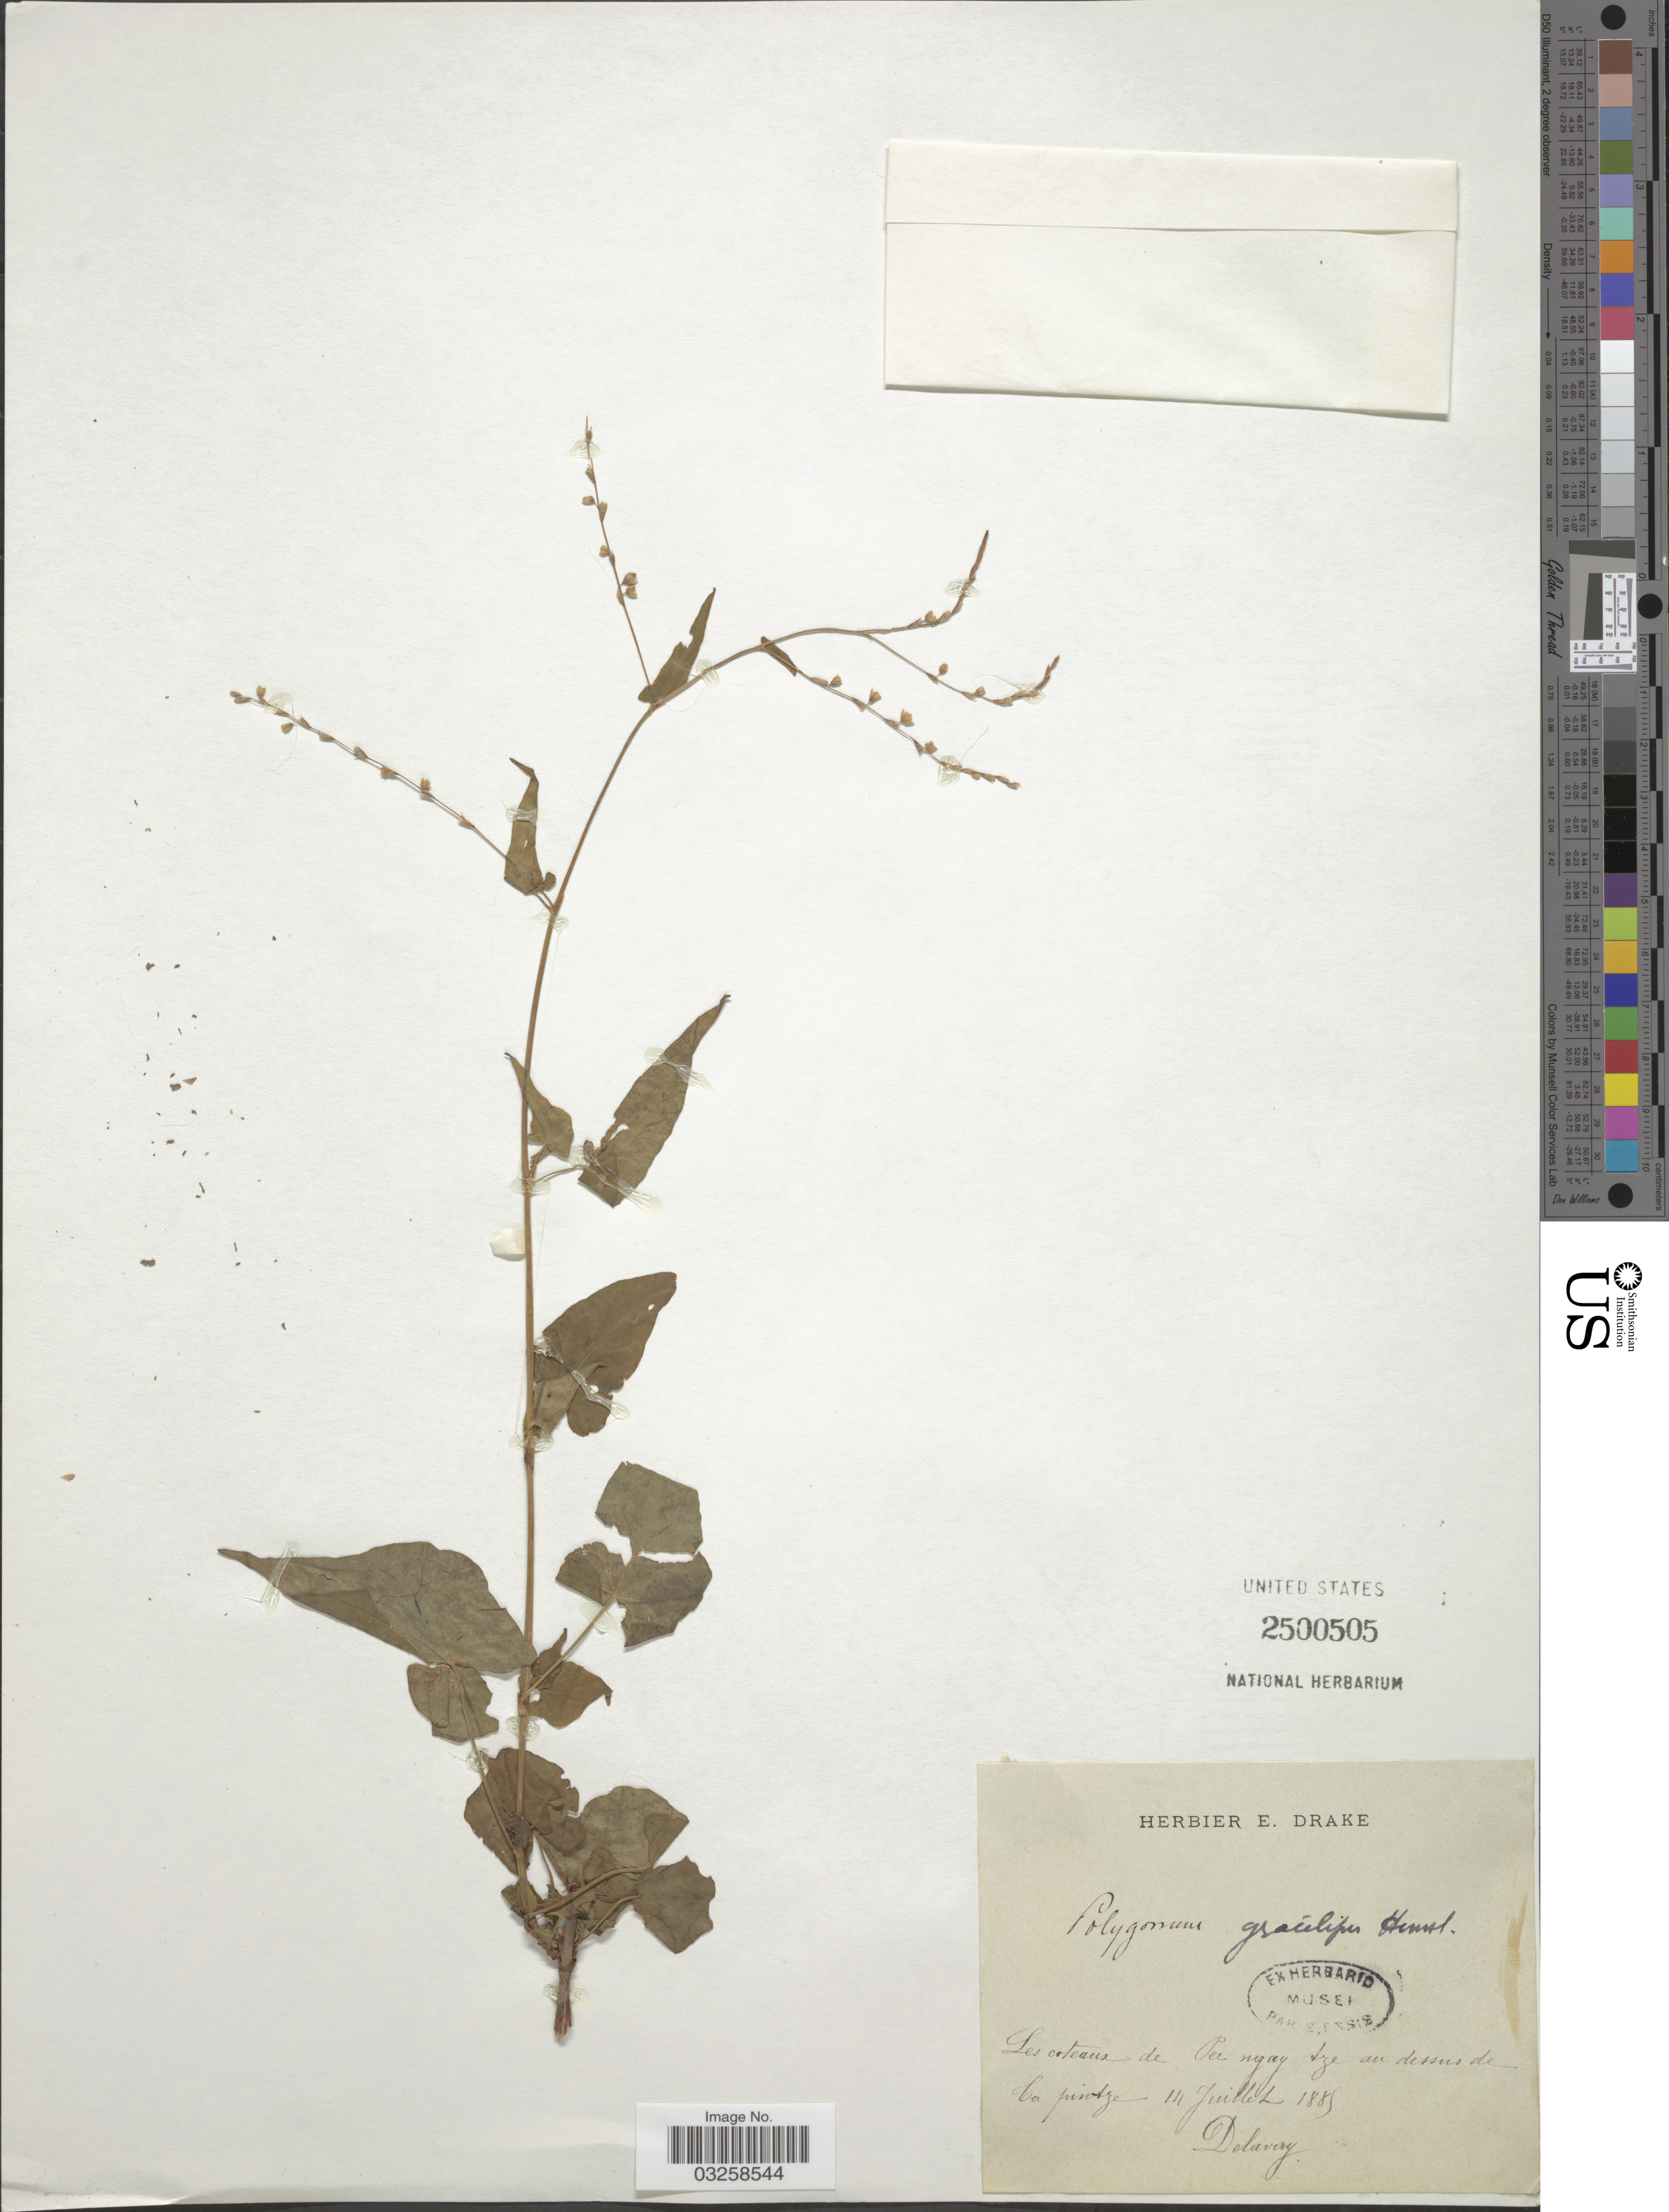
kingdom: Plantae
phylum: Tracheophyta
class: Magnoliopsida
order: Caryophyllales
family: Polygonaceae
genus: Polygonum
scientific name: Polygonum gracilipes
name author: Hemsl. in F.B. Forbes & Hemsl.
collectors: Delavay, --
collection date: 1885-07-14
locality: Les coteaux de Pec [interpreted] ngay tze au dessus de la pintze.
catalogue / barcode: US 2500505